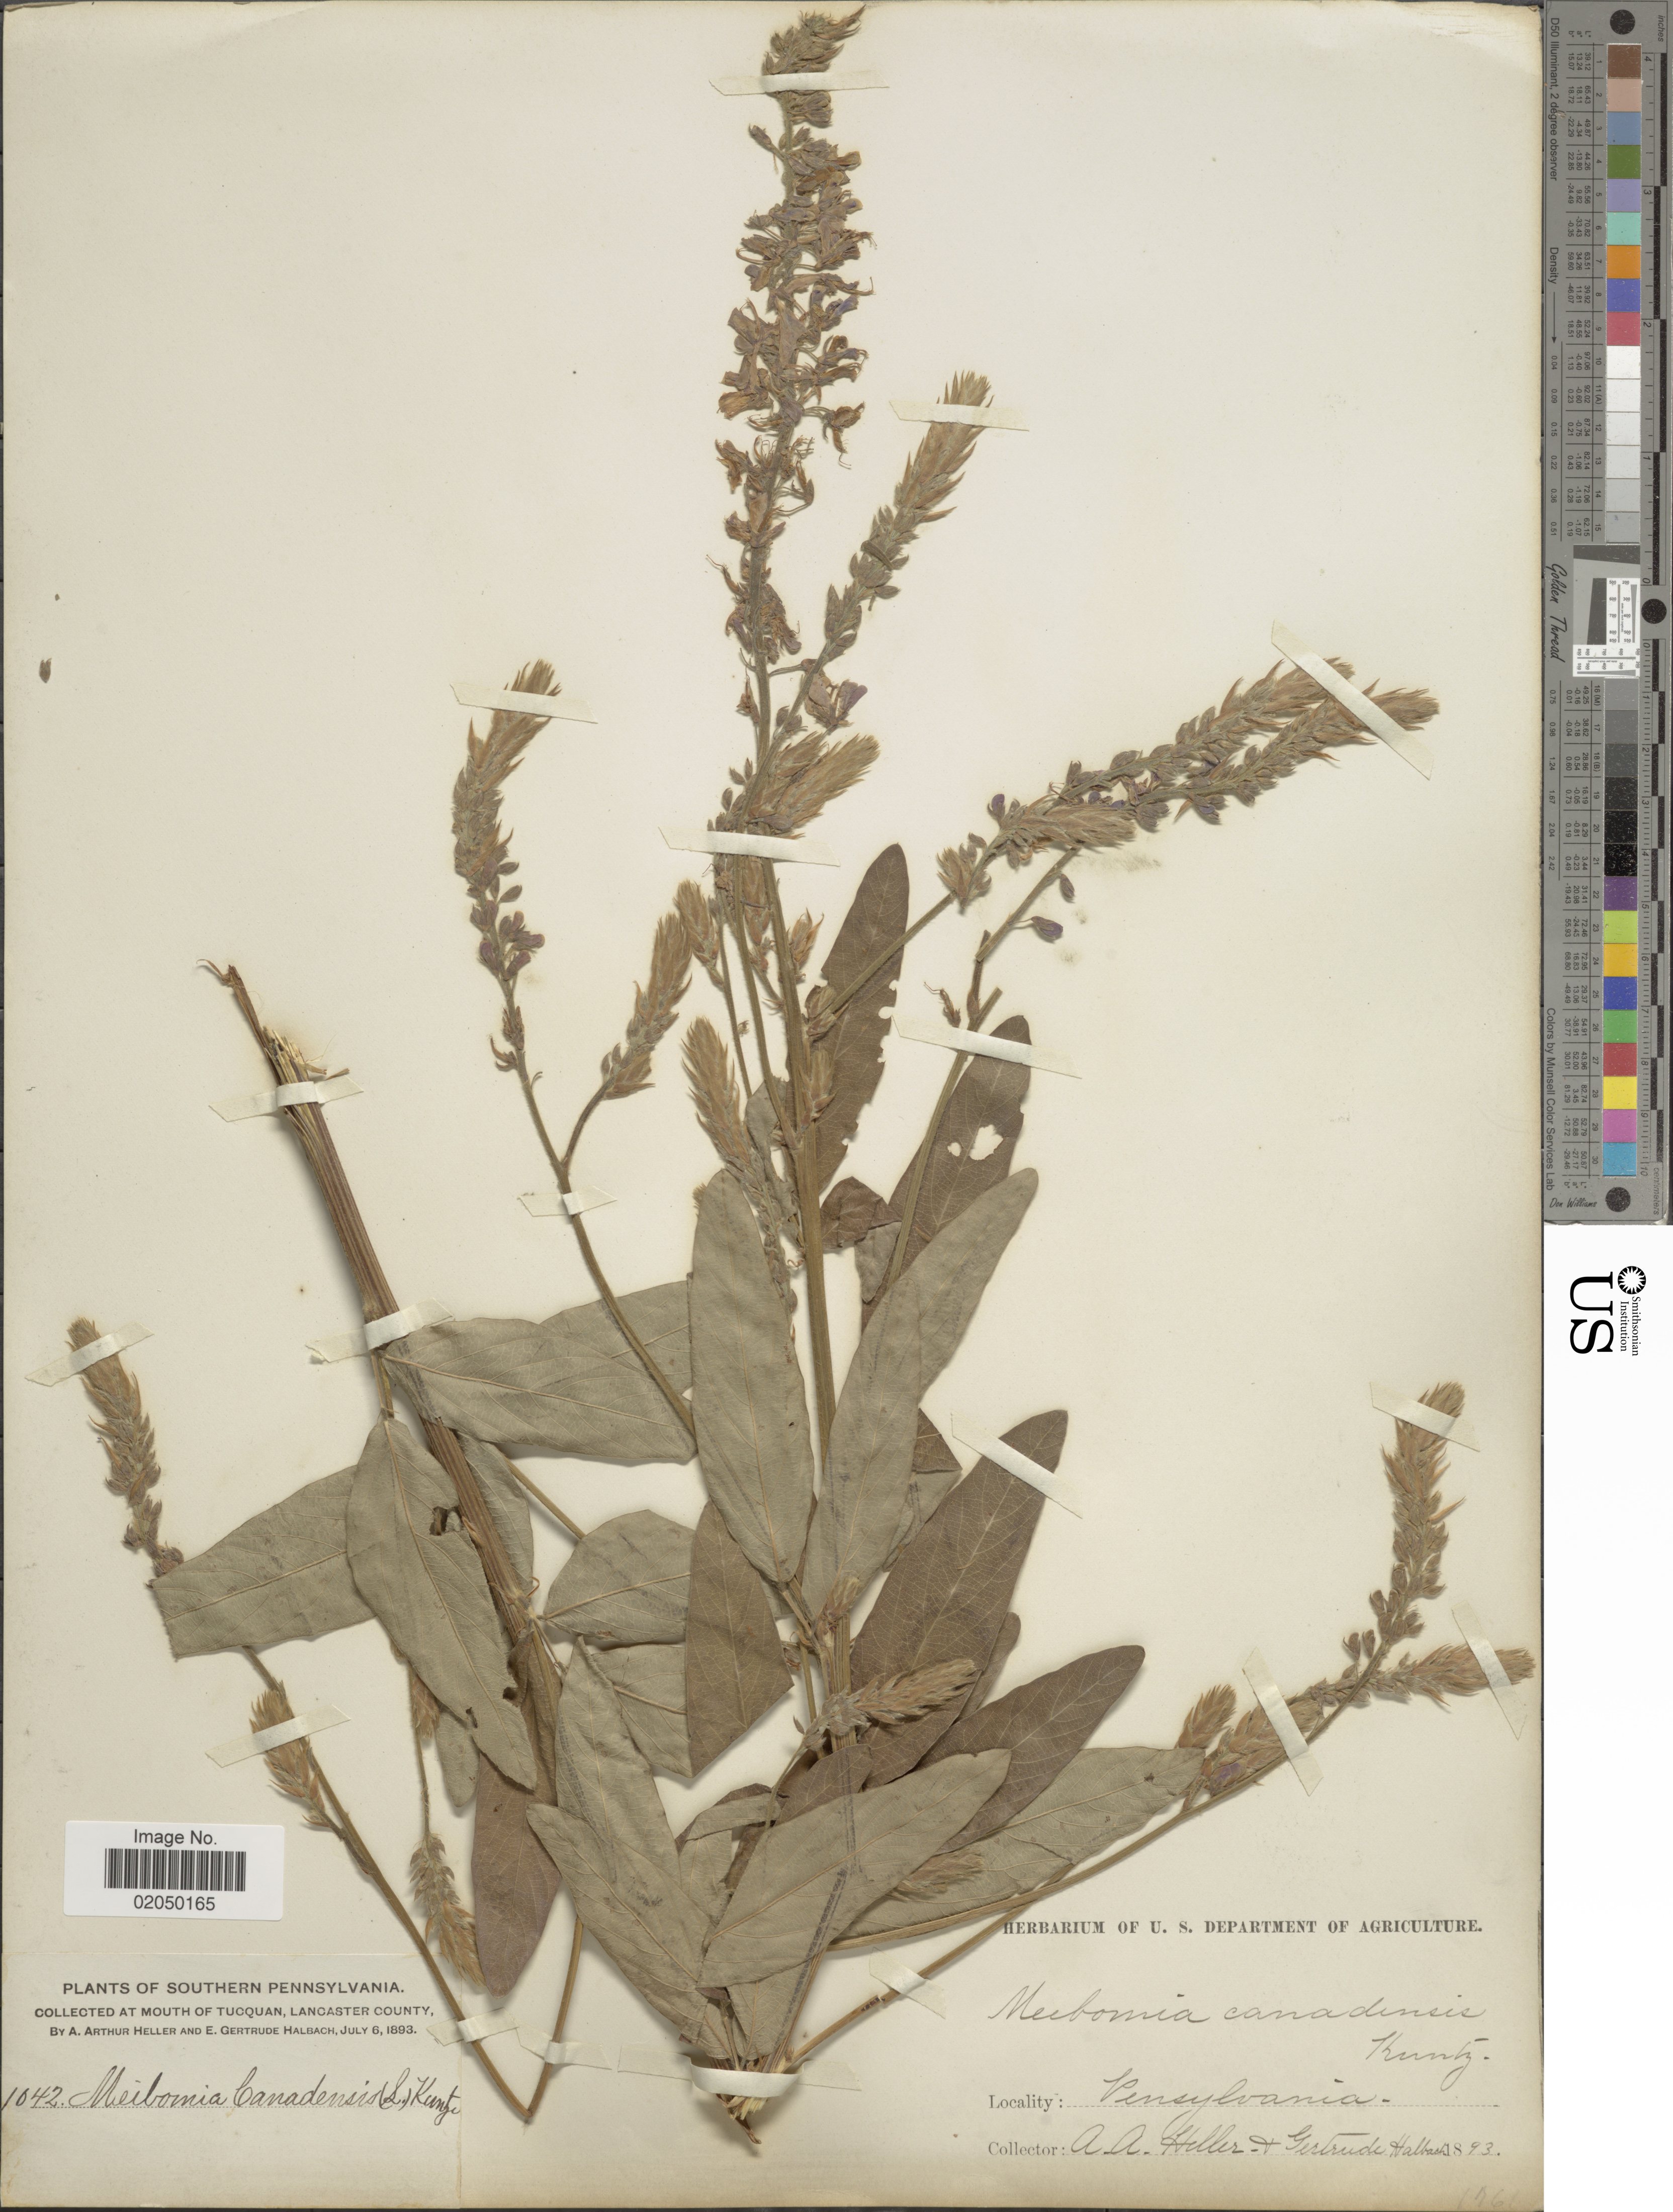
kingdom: Plantae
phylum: Tracheophyta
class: Magnoliopsida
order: Fabales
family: Fabaceae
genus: Desmodium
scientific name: Desmodium canadense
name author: (L.) DC.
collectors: A. A. Heller & G. Halbach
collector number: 1766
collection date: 1893-07-06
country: United States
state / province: Pennsylvania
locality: Southern Pennsylvania, at mouth of Tucquan, Lancaster County